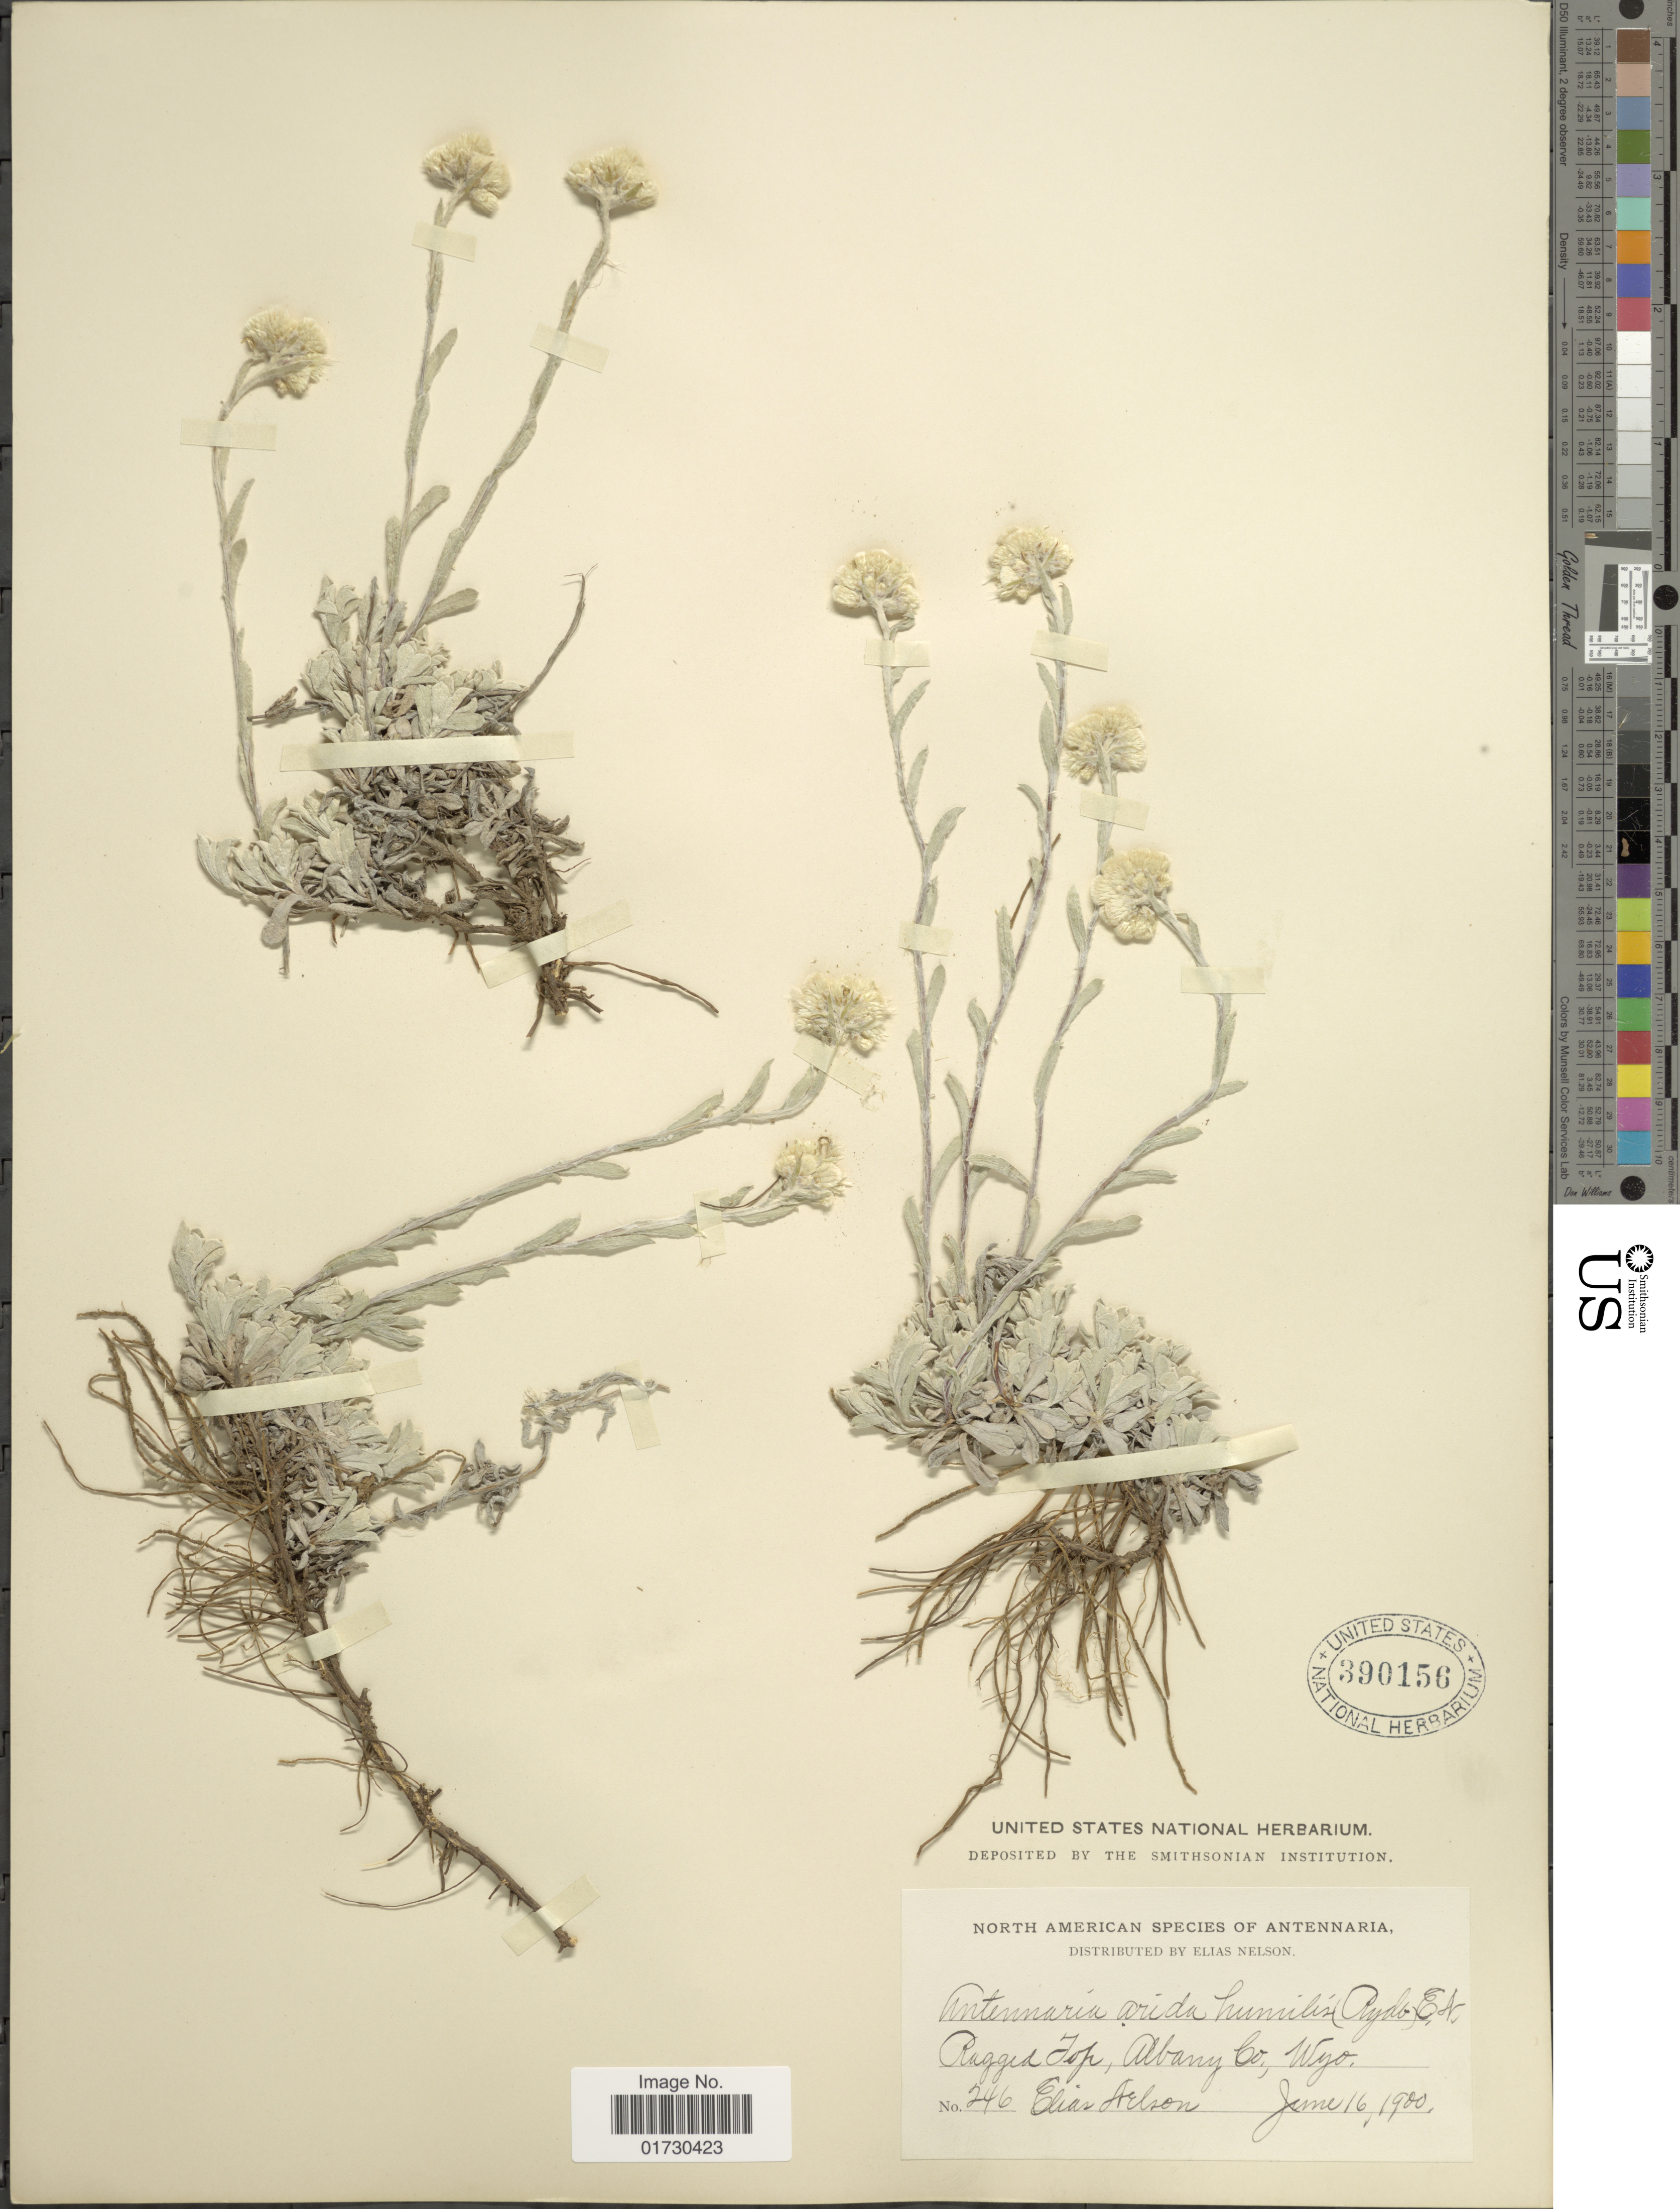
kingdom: Plantae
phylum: Tracheophyta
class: Magnoliopsida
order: Asterales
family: Asteraceae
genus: Antennaria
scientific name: Antennaria arida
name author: E.E. Nelson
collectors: E. Carlson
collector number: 246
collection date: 1900-06-16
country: United States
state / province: Wyoming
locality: Ragged Top, Albany Co. Wyo.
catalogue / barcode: US 390156